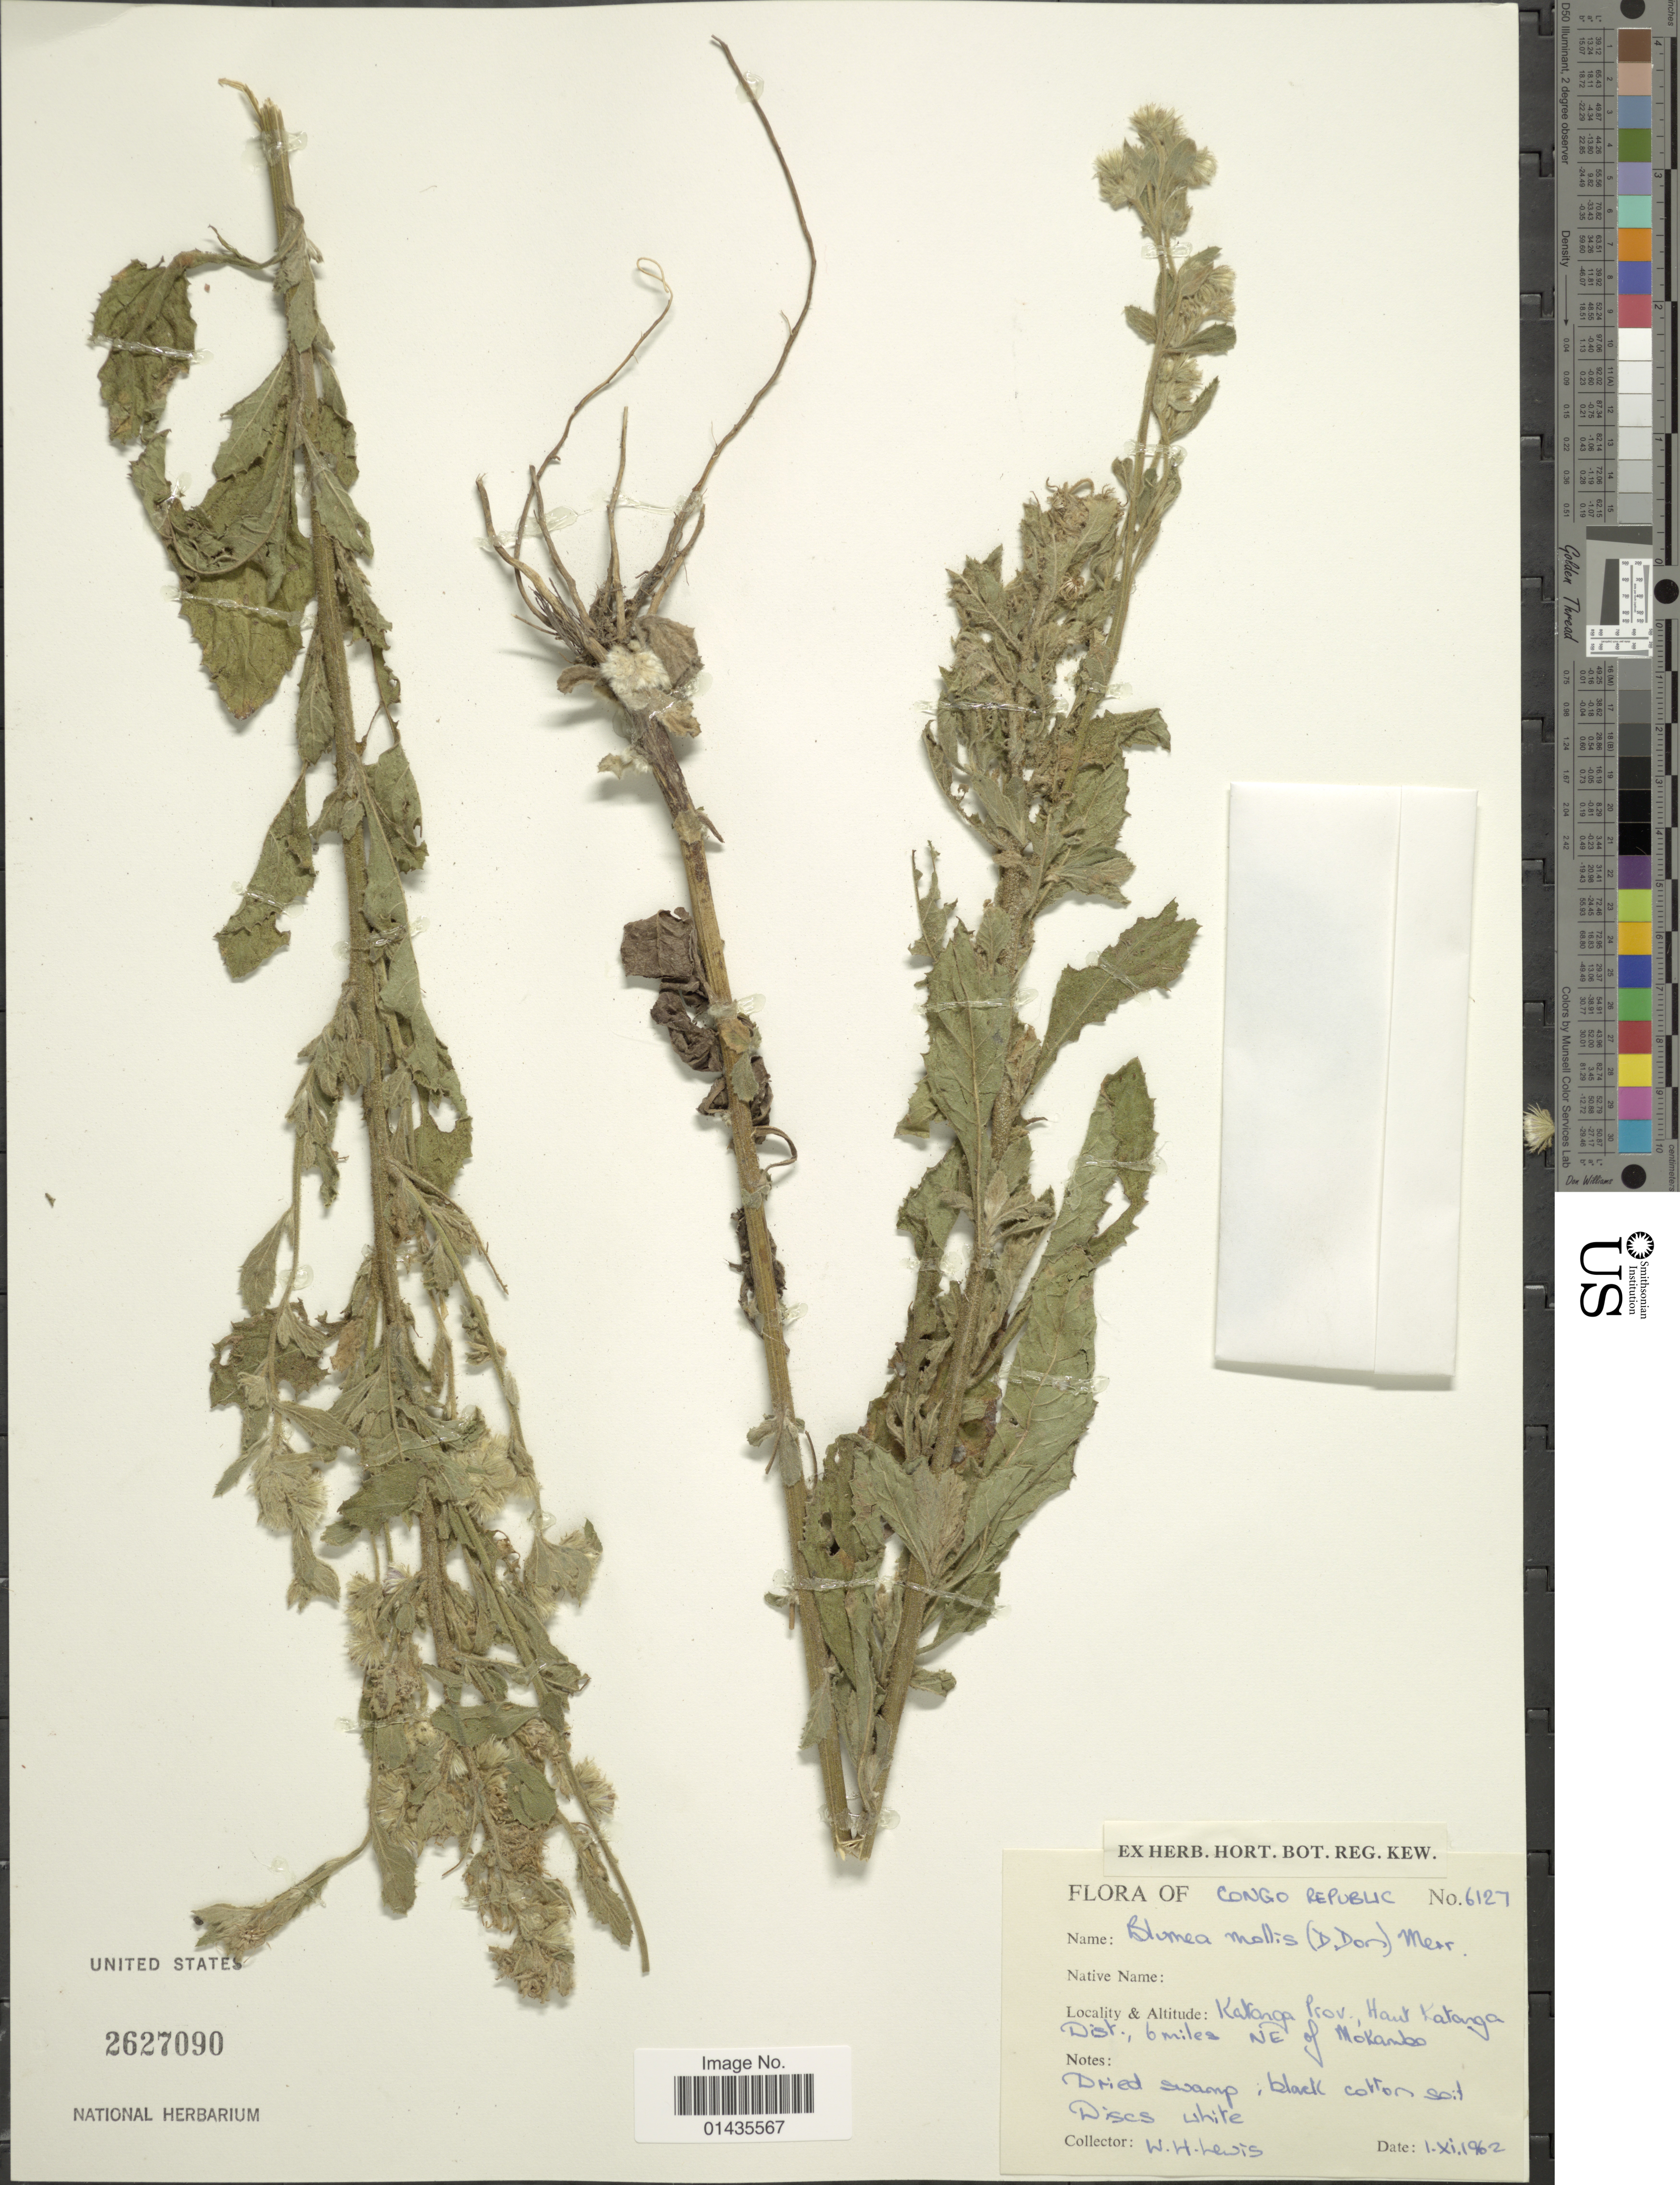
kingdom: Plantae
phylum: Tracheophyta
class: Magnoliopsida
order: Asterales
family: Asteraceae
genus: Blumea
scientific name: Blumea mollis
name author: (D. Don) Merr.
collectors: W. H. Lewis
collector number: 6127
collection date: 1962-11-01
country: Congo, Democratic Republic of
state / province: Haut-Katanga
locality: Congo Republic, Haut Katanga Dist., 6 miles NE of Mokambo.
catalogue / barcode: US 2627090